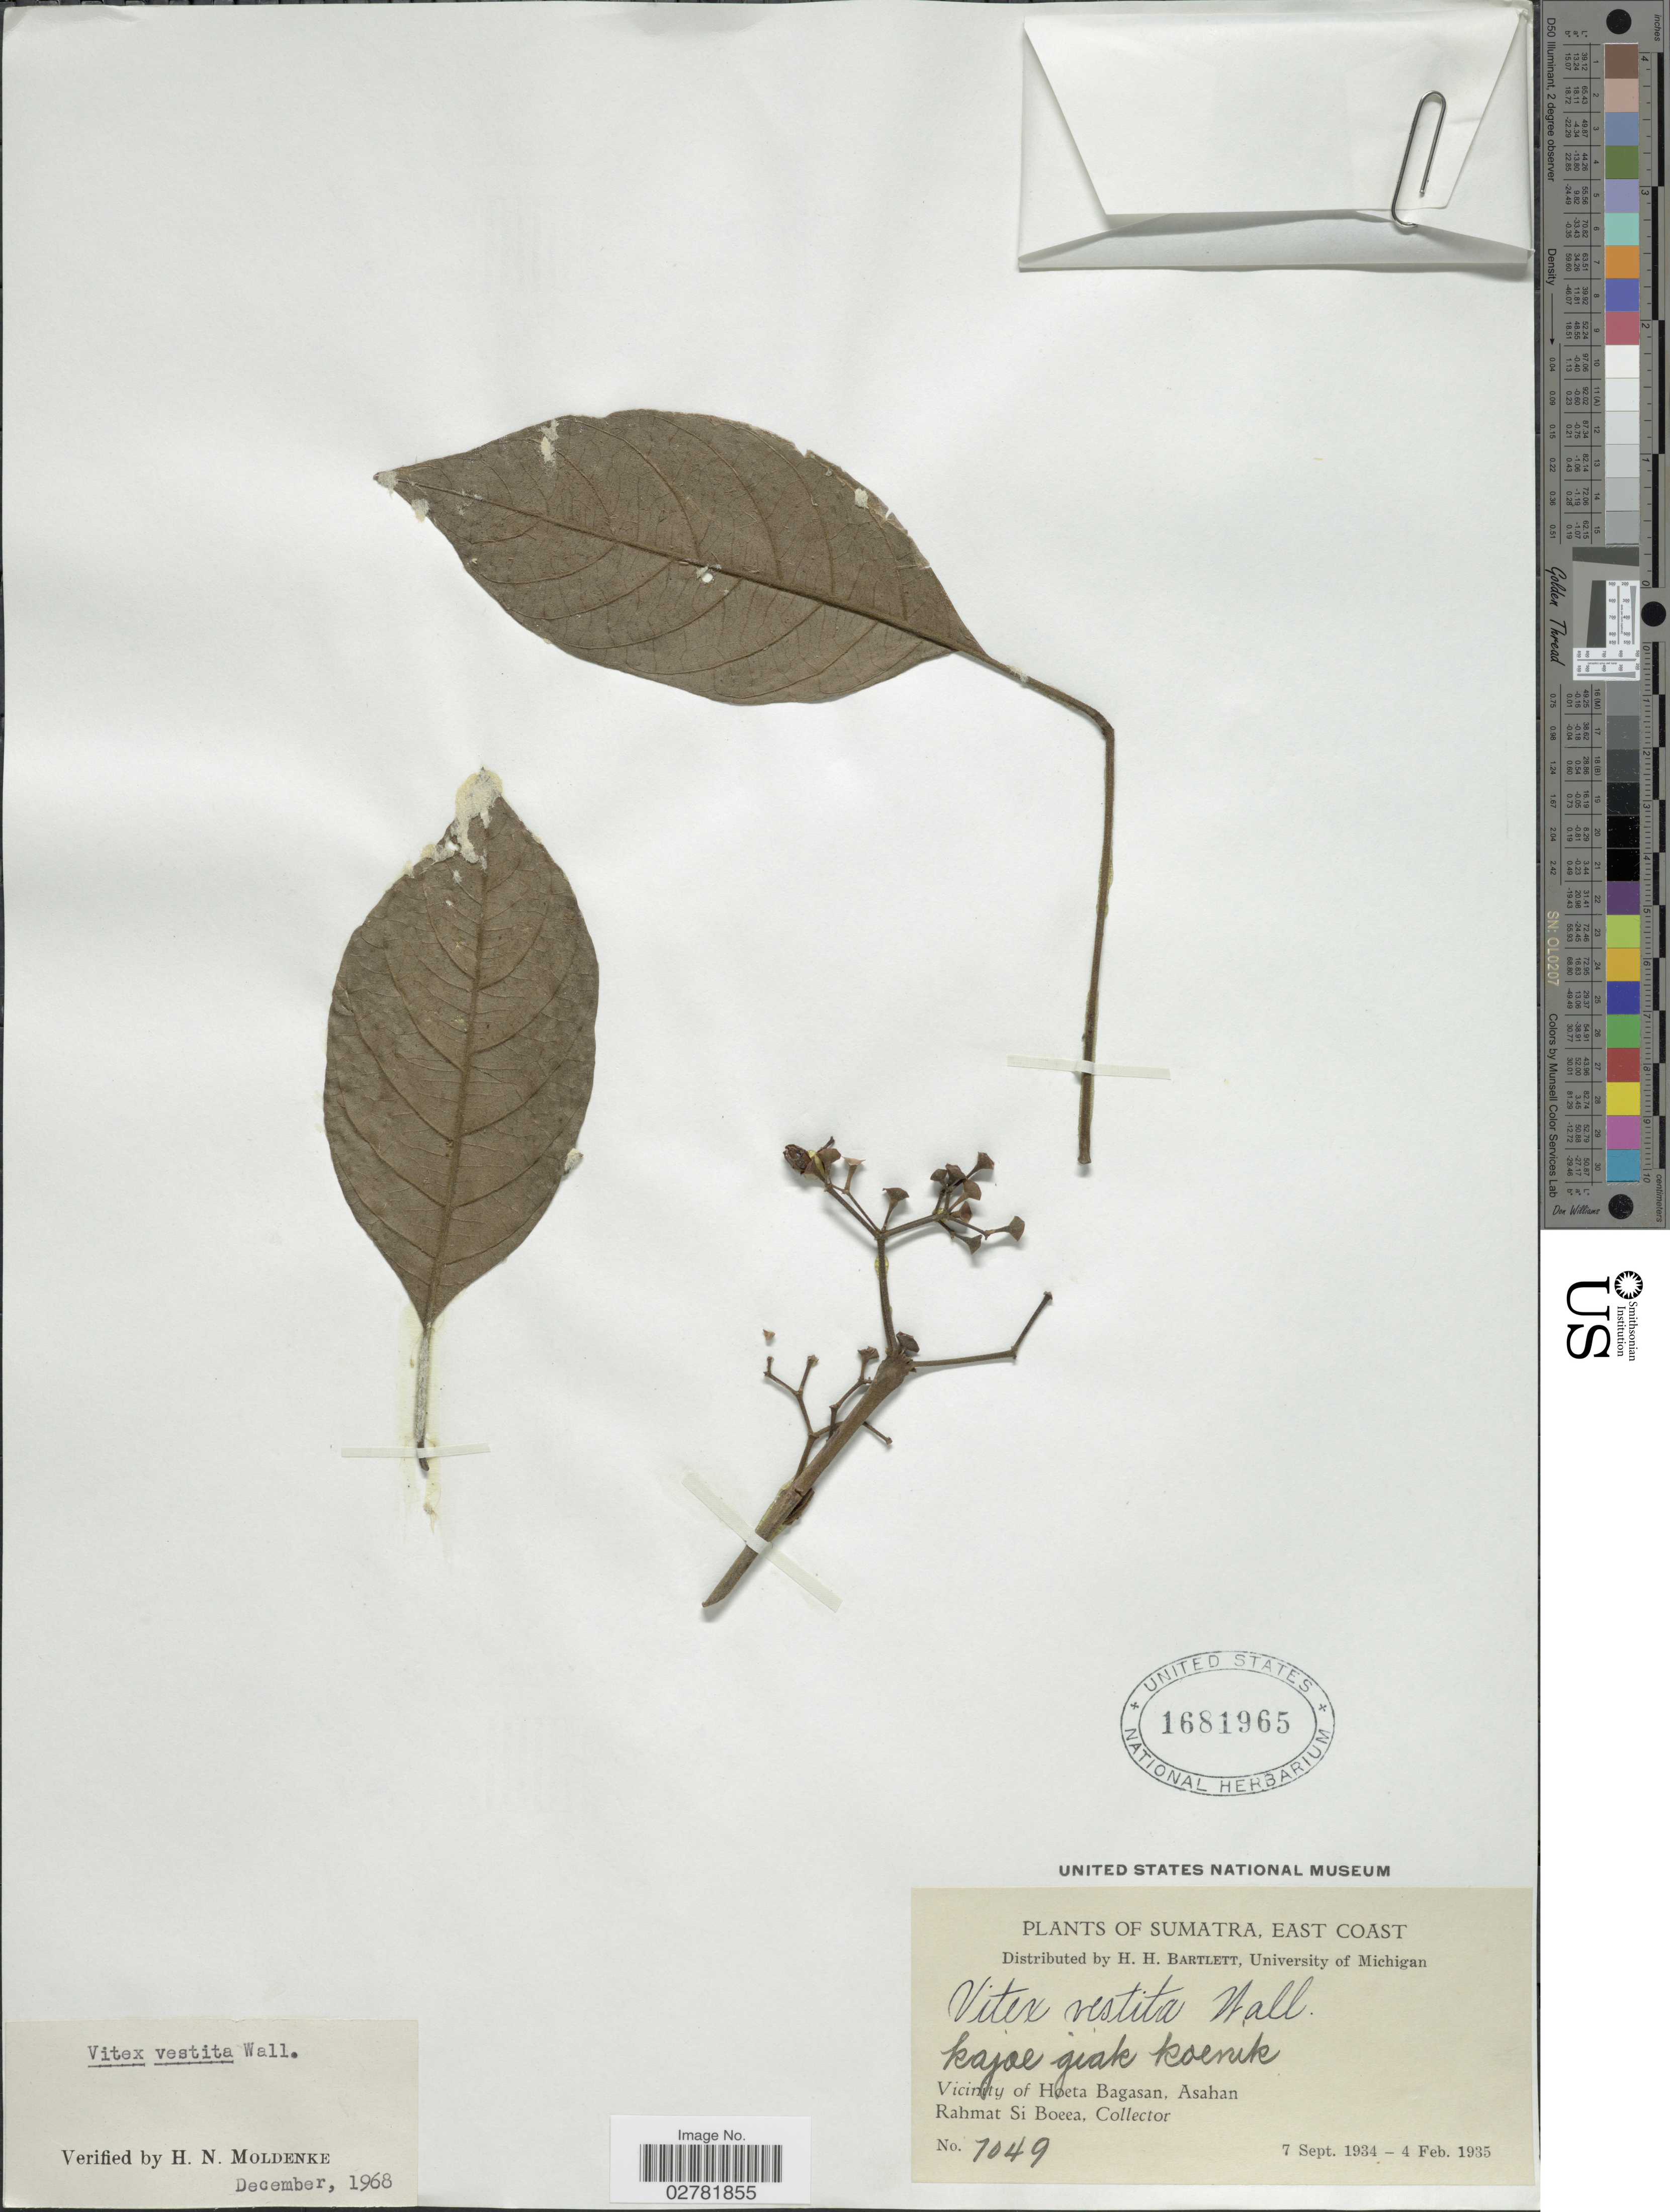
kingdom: Plantae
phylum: Tracheophyta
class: Magnoliopsida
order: Lamiales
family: Lamiaceae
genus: Vitex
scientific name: Vitex vestita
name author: Wall. ex Walp.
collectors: Rahmat Si Boeea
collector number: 7049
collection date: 1934-09-07/1935-02-04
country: Indonesia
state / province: Sumatra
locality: East Coast. Vicinity of Hoeta Bagasan, Asahan.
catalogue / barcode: US 1681965